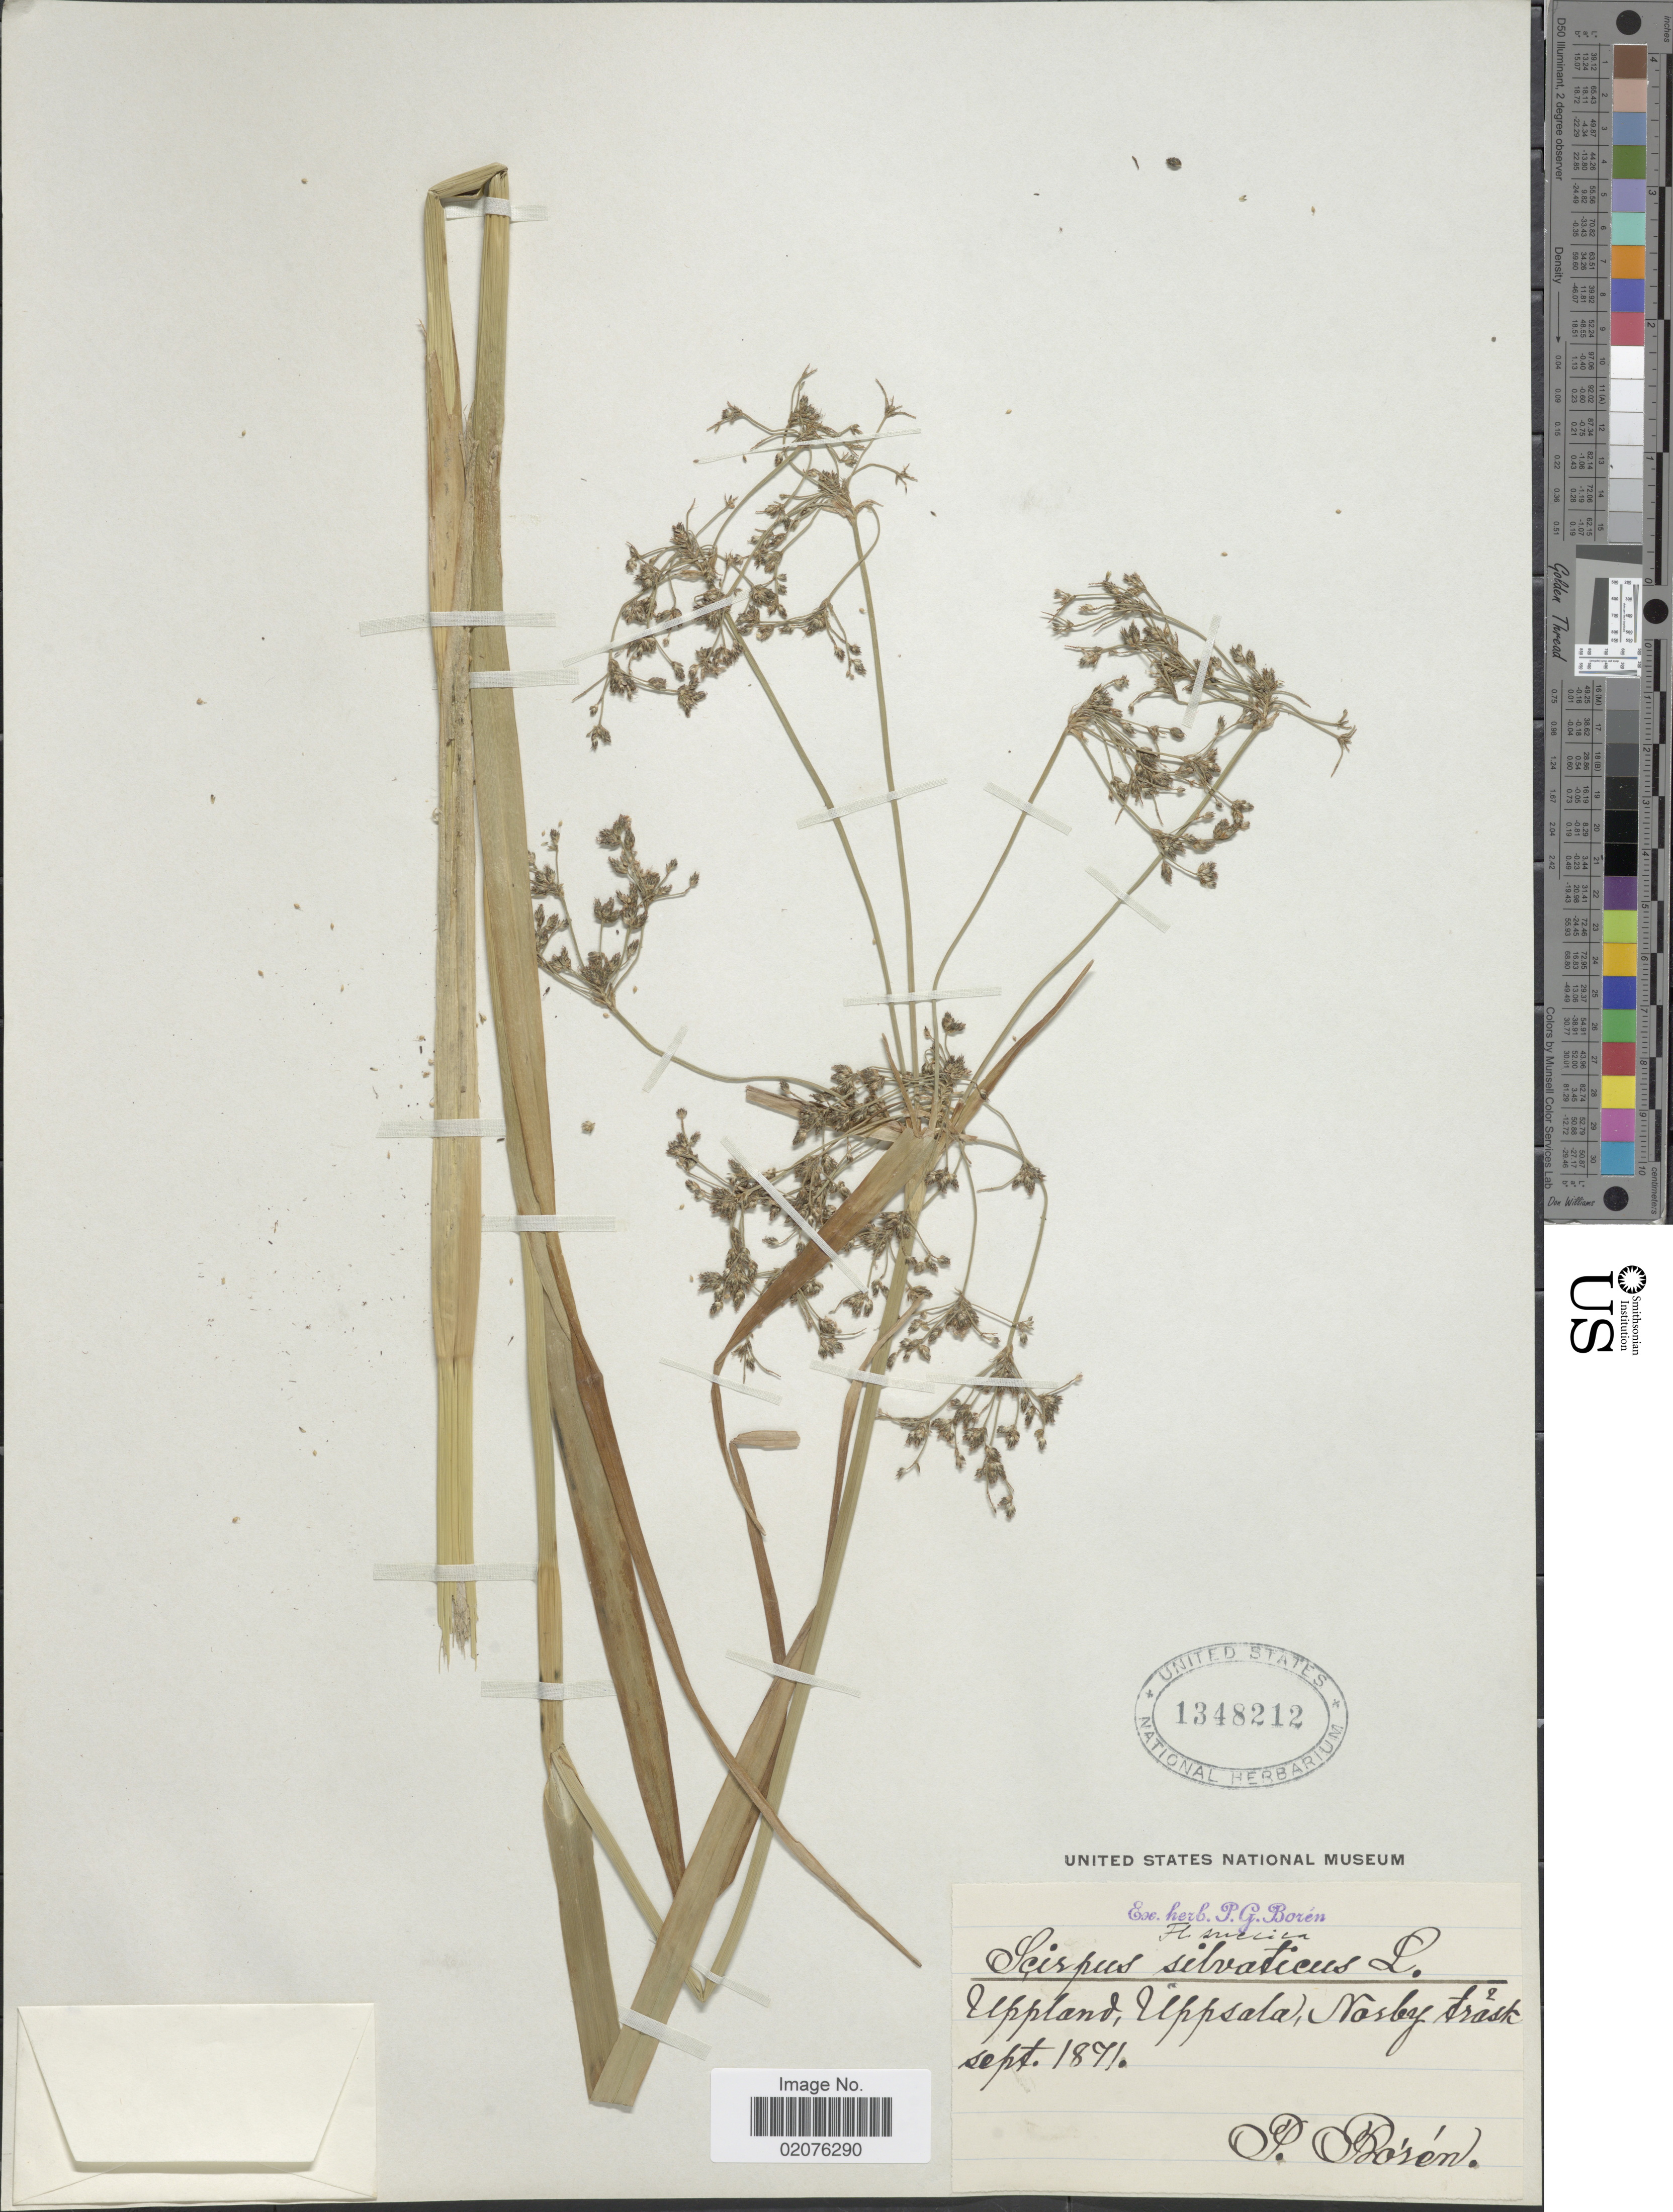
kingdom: Plantae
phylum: Tracheophyta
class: Liliopsida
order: Poales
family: Cyperaceae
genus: Scirpus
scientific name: Scirpus sylvaticus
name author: L.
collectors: P. Borén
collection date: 1871-09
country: Sweden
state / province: Uppsala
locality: Uppland, Nasby trask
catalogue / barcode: US 1348212